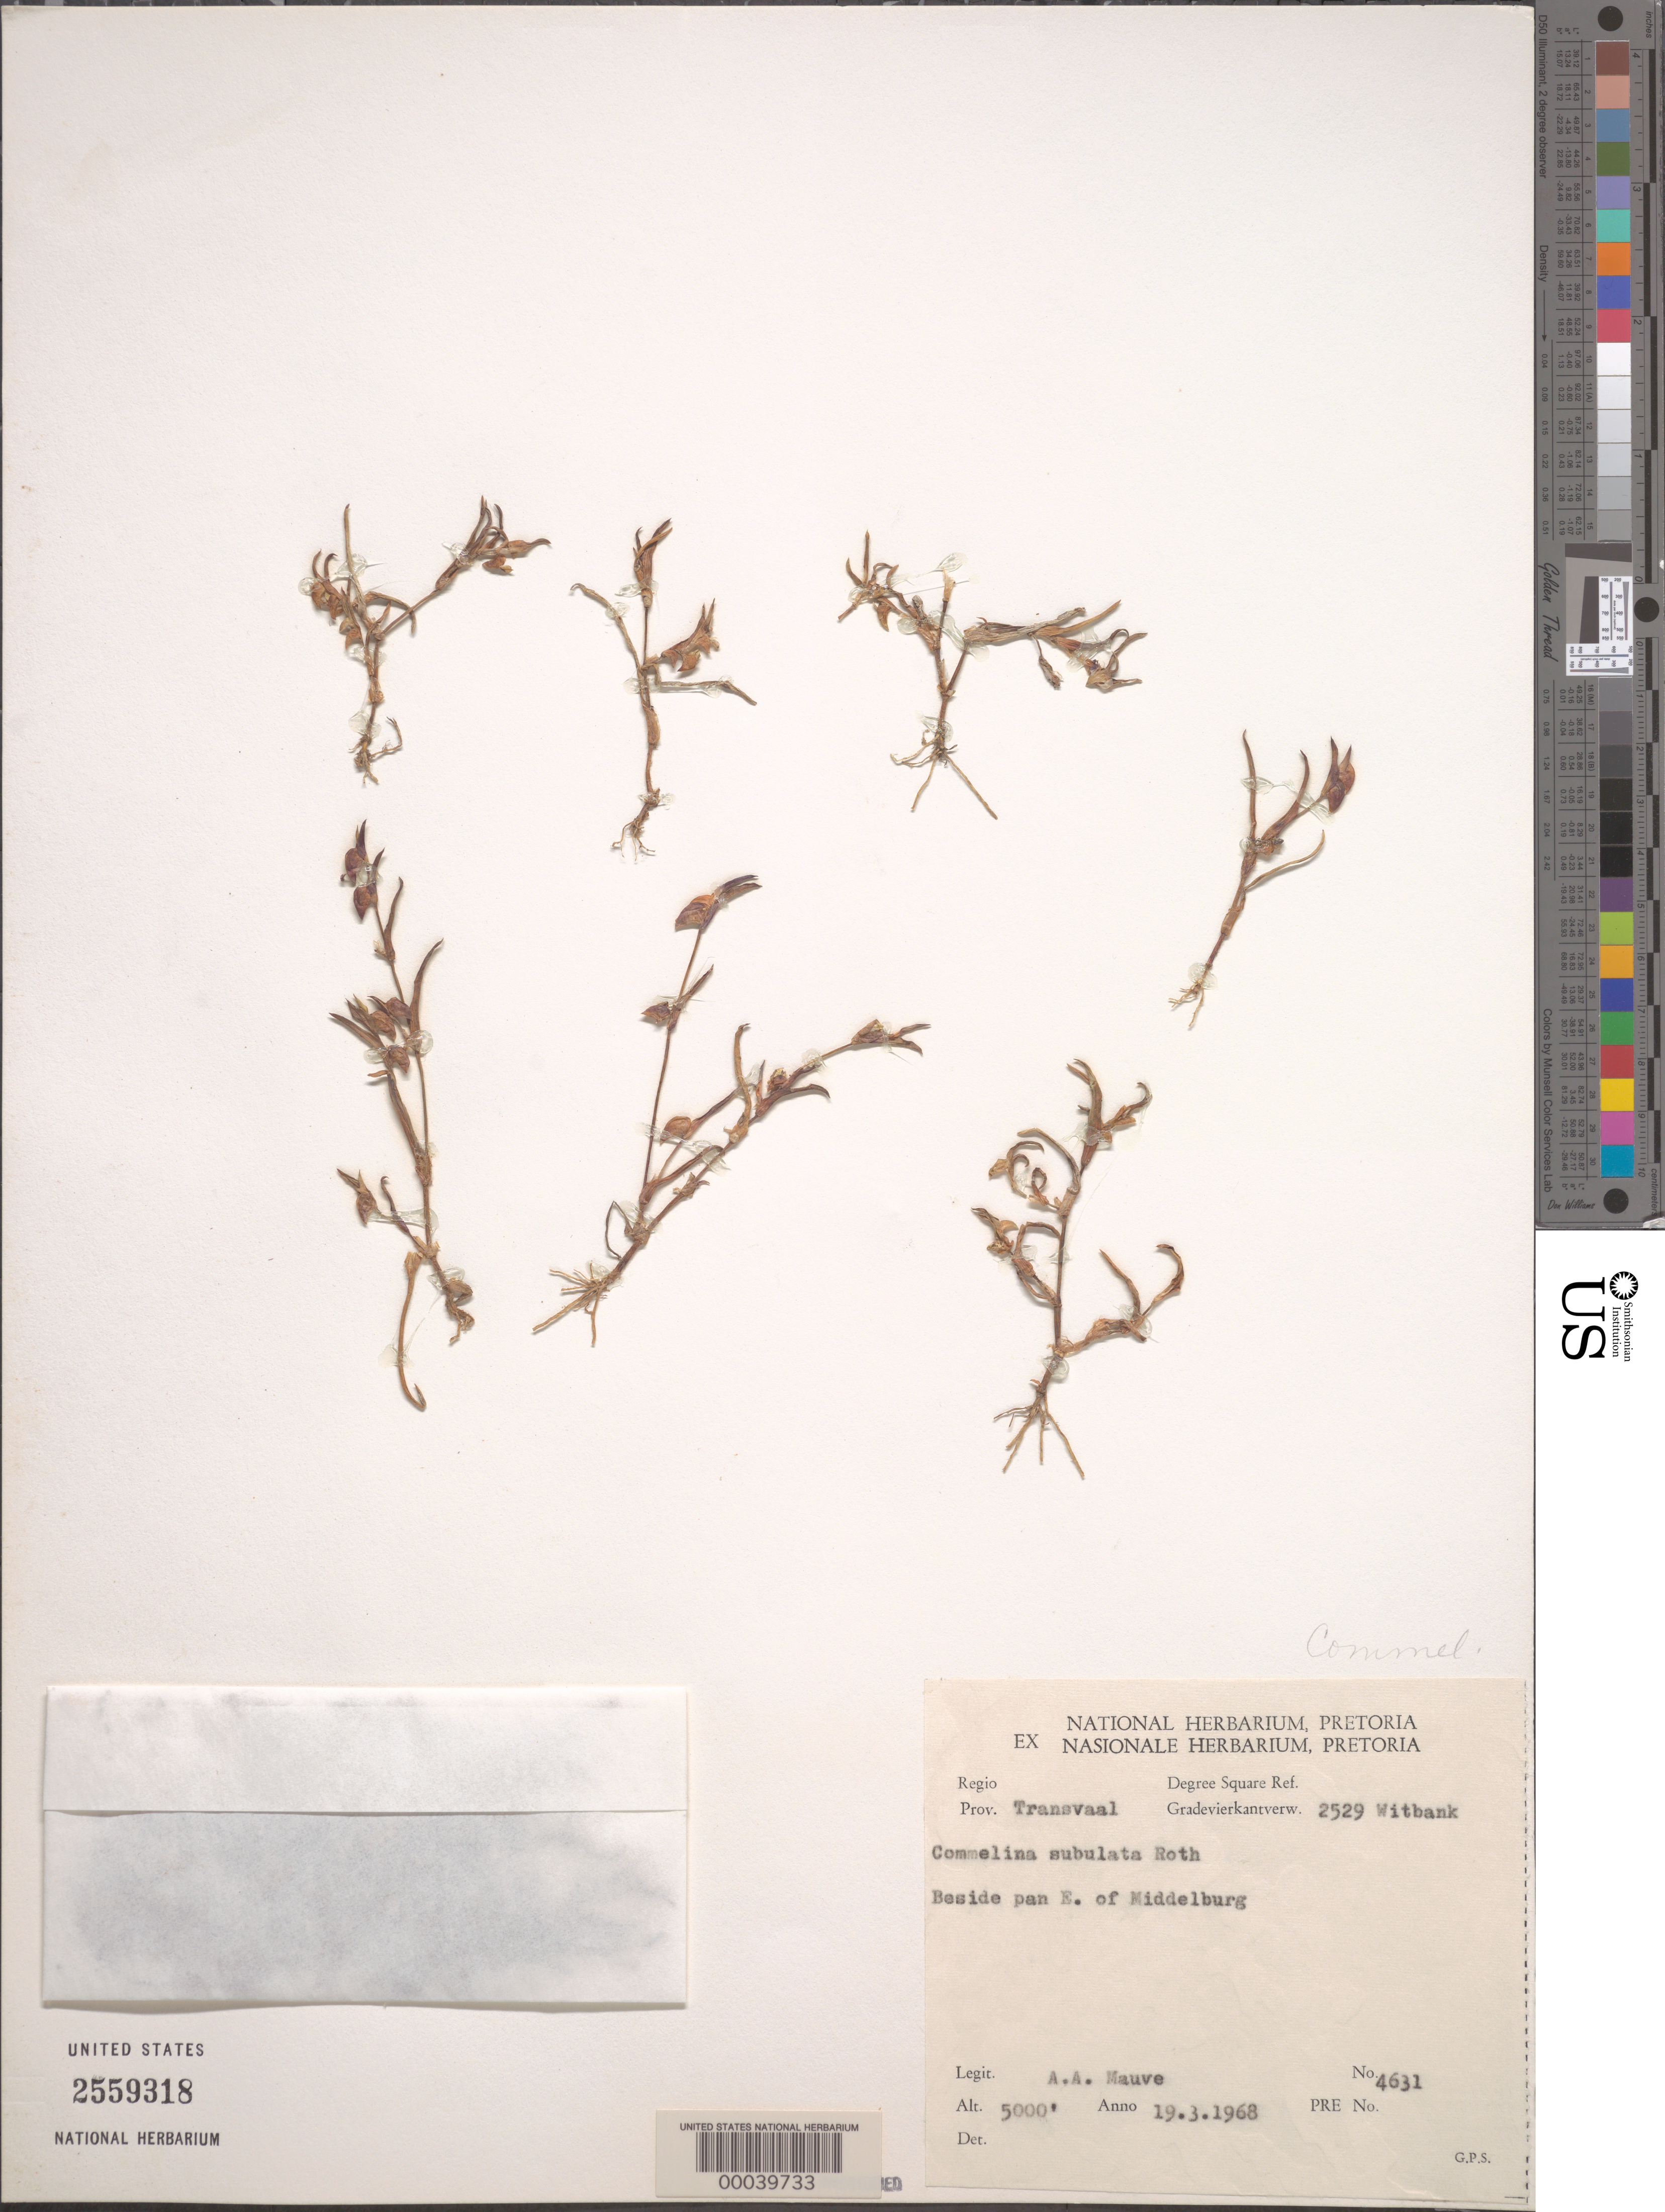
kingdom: Plantae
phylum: Tracheophyta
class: Liliopsida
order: Commelinales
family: Commelinaceae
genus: Commelina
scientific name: Commelina subulata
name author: Roth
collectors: A. Mauve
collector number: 4631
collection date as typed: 19 Mar 1968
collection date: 1968-03-19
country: South Africa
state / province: Mpumalanga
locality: E of middelburg. Transvaal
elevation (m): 1525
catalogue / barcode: US 2559318